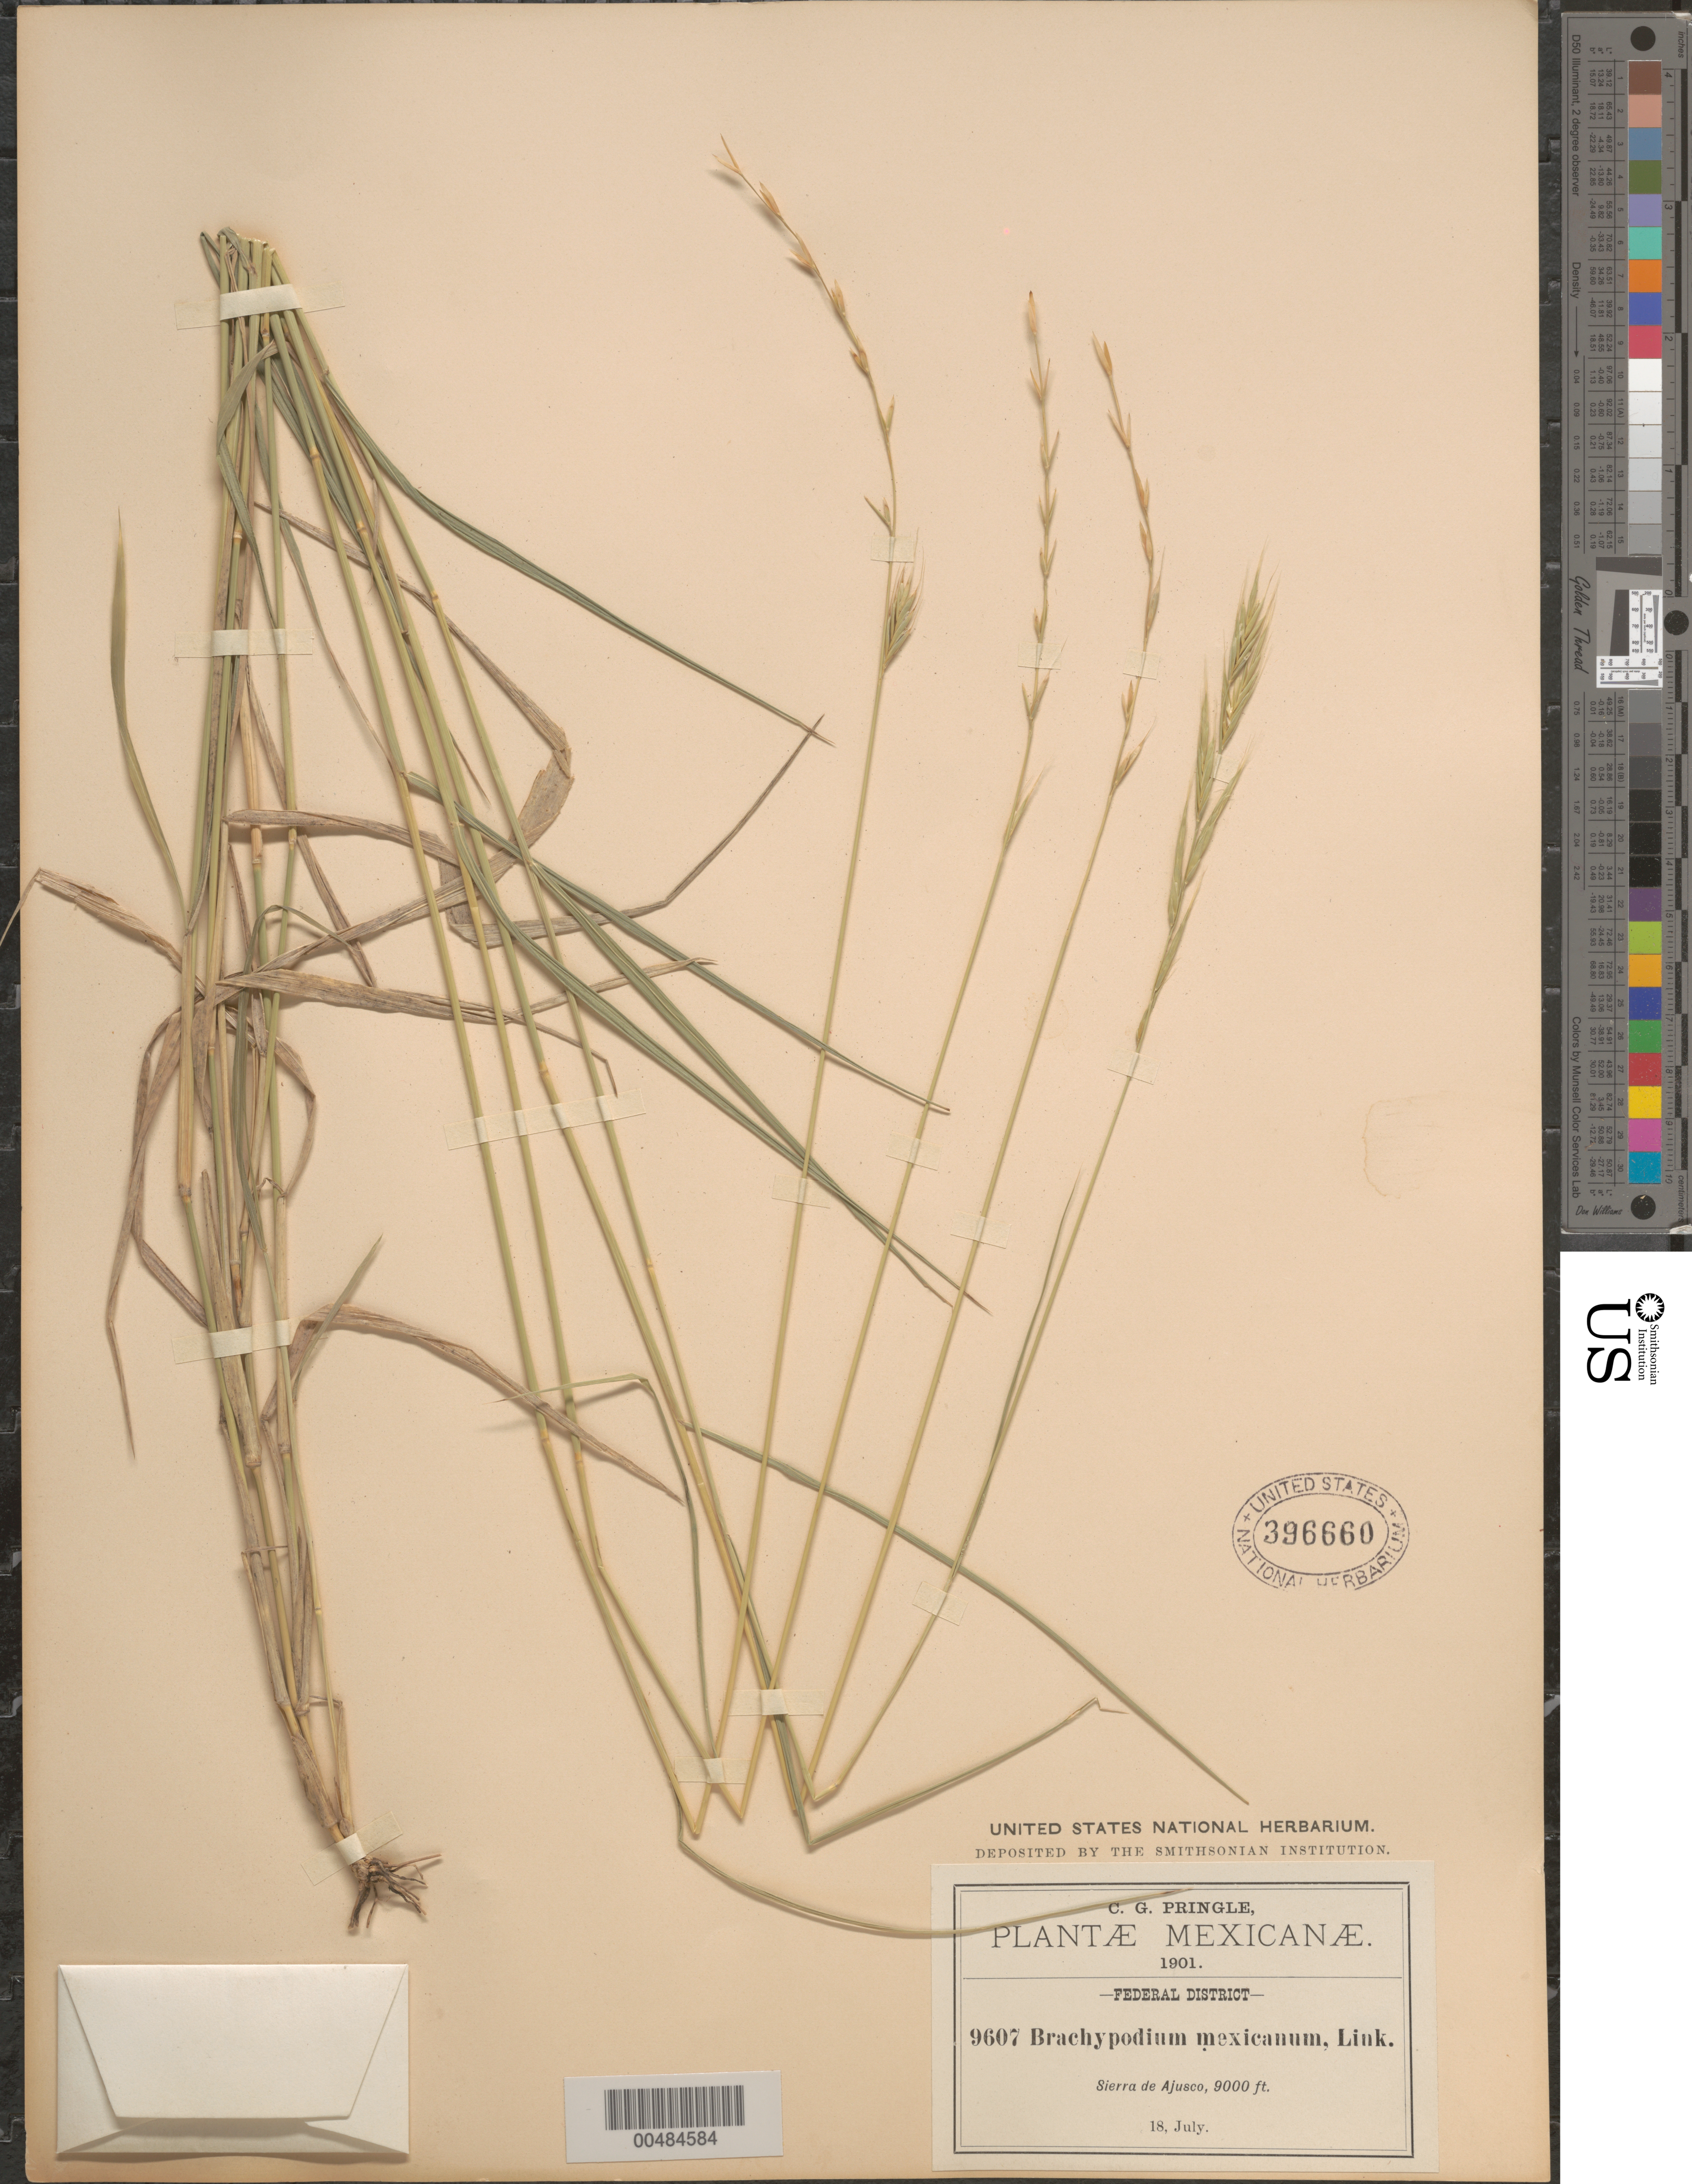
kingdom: Plantae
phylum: Tracheophyta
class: Liliopsida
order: Poales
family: Poaceae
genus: Brachypodium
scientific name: Brachypodium mexicanum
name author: (Roem. & Schult.) Link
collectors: C. G. Pringle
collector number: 9607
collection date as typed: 18 Jul 1901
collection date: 1901-07-18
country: Mexico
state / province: Distrito Federal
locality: Sierra de Ajusco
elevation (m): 2743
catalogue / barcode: US 396660